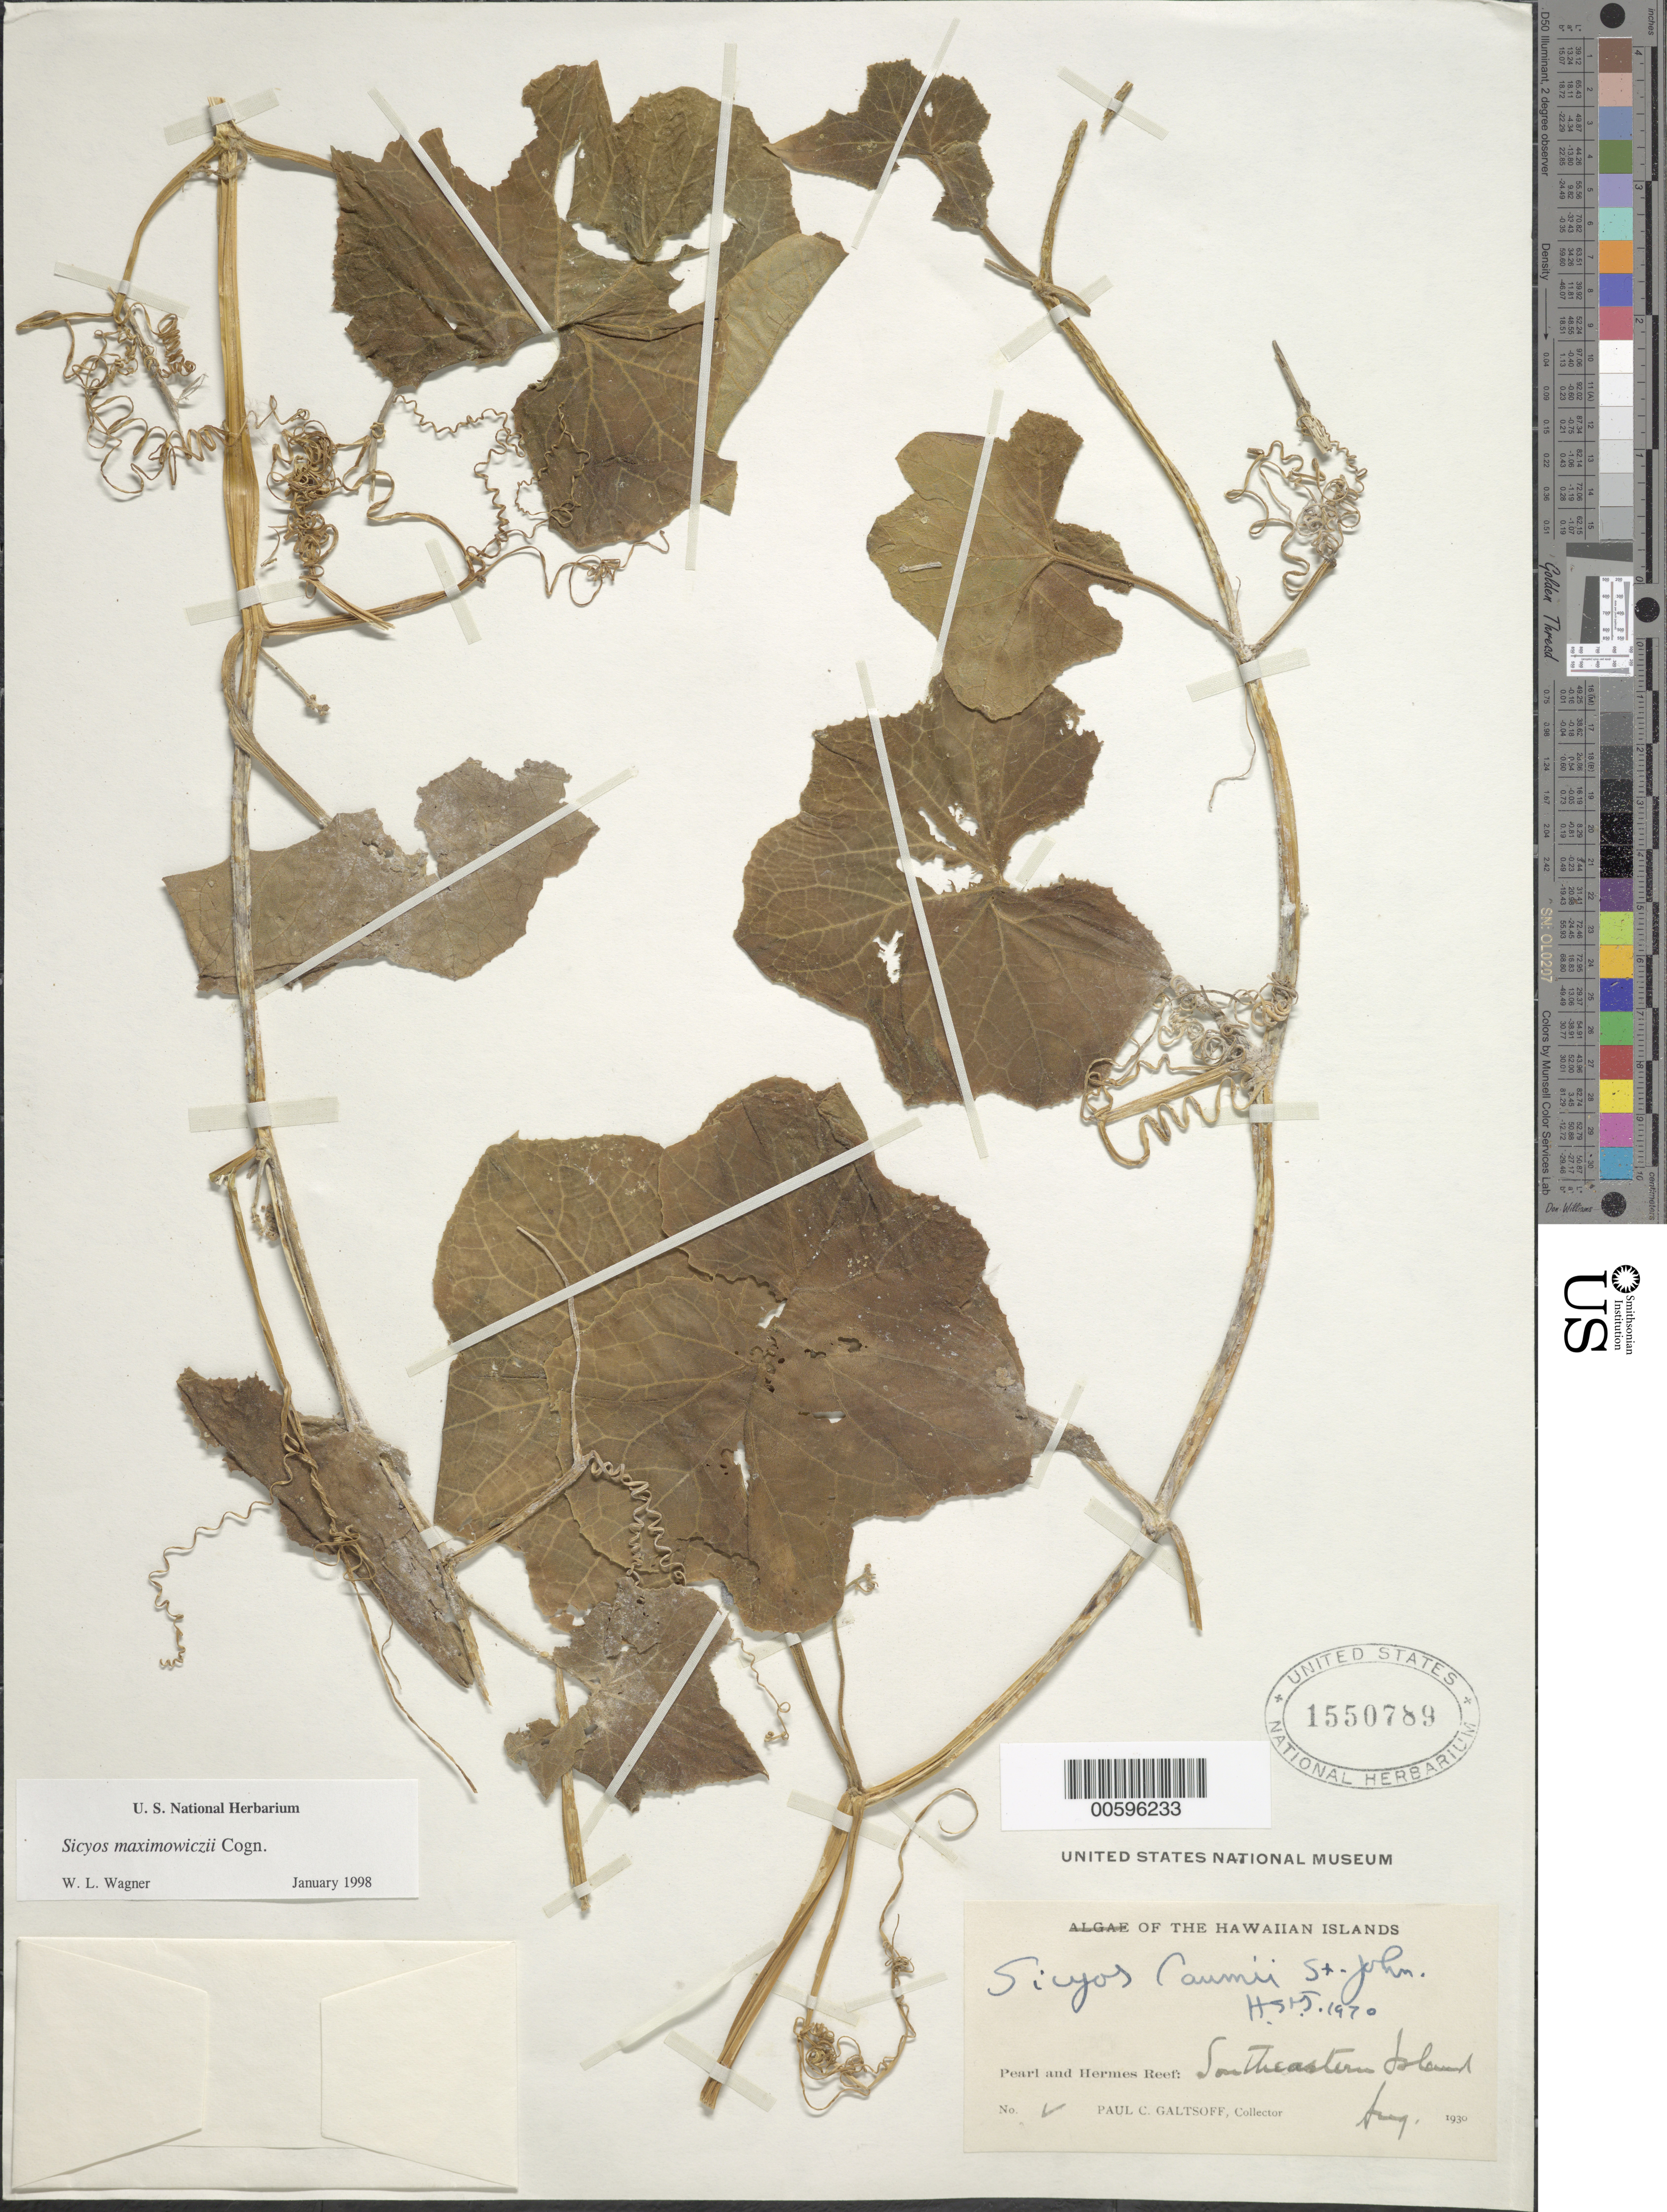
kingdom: Plantae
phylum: Tracheophyta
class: Magnoliopsida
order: Cucurbitales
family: Cucurbitaceae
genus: Sicyos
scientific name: Sicyos maximowiczii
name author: Cogn.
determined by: Wagner, W. L., (BOT), Smithsonian Institution - National Museum of Natural History (UNITED STATES)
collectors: P. Galtsoff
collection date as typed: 0 Aug 1930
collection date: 1930-08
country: United States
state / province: Hawaii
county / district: Honolulu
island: Pearl and Hermes Atoll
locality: Southeastern Islet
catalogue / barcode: US 1550789